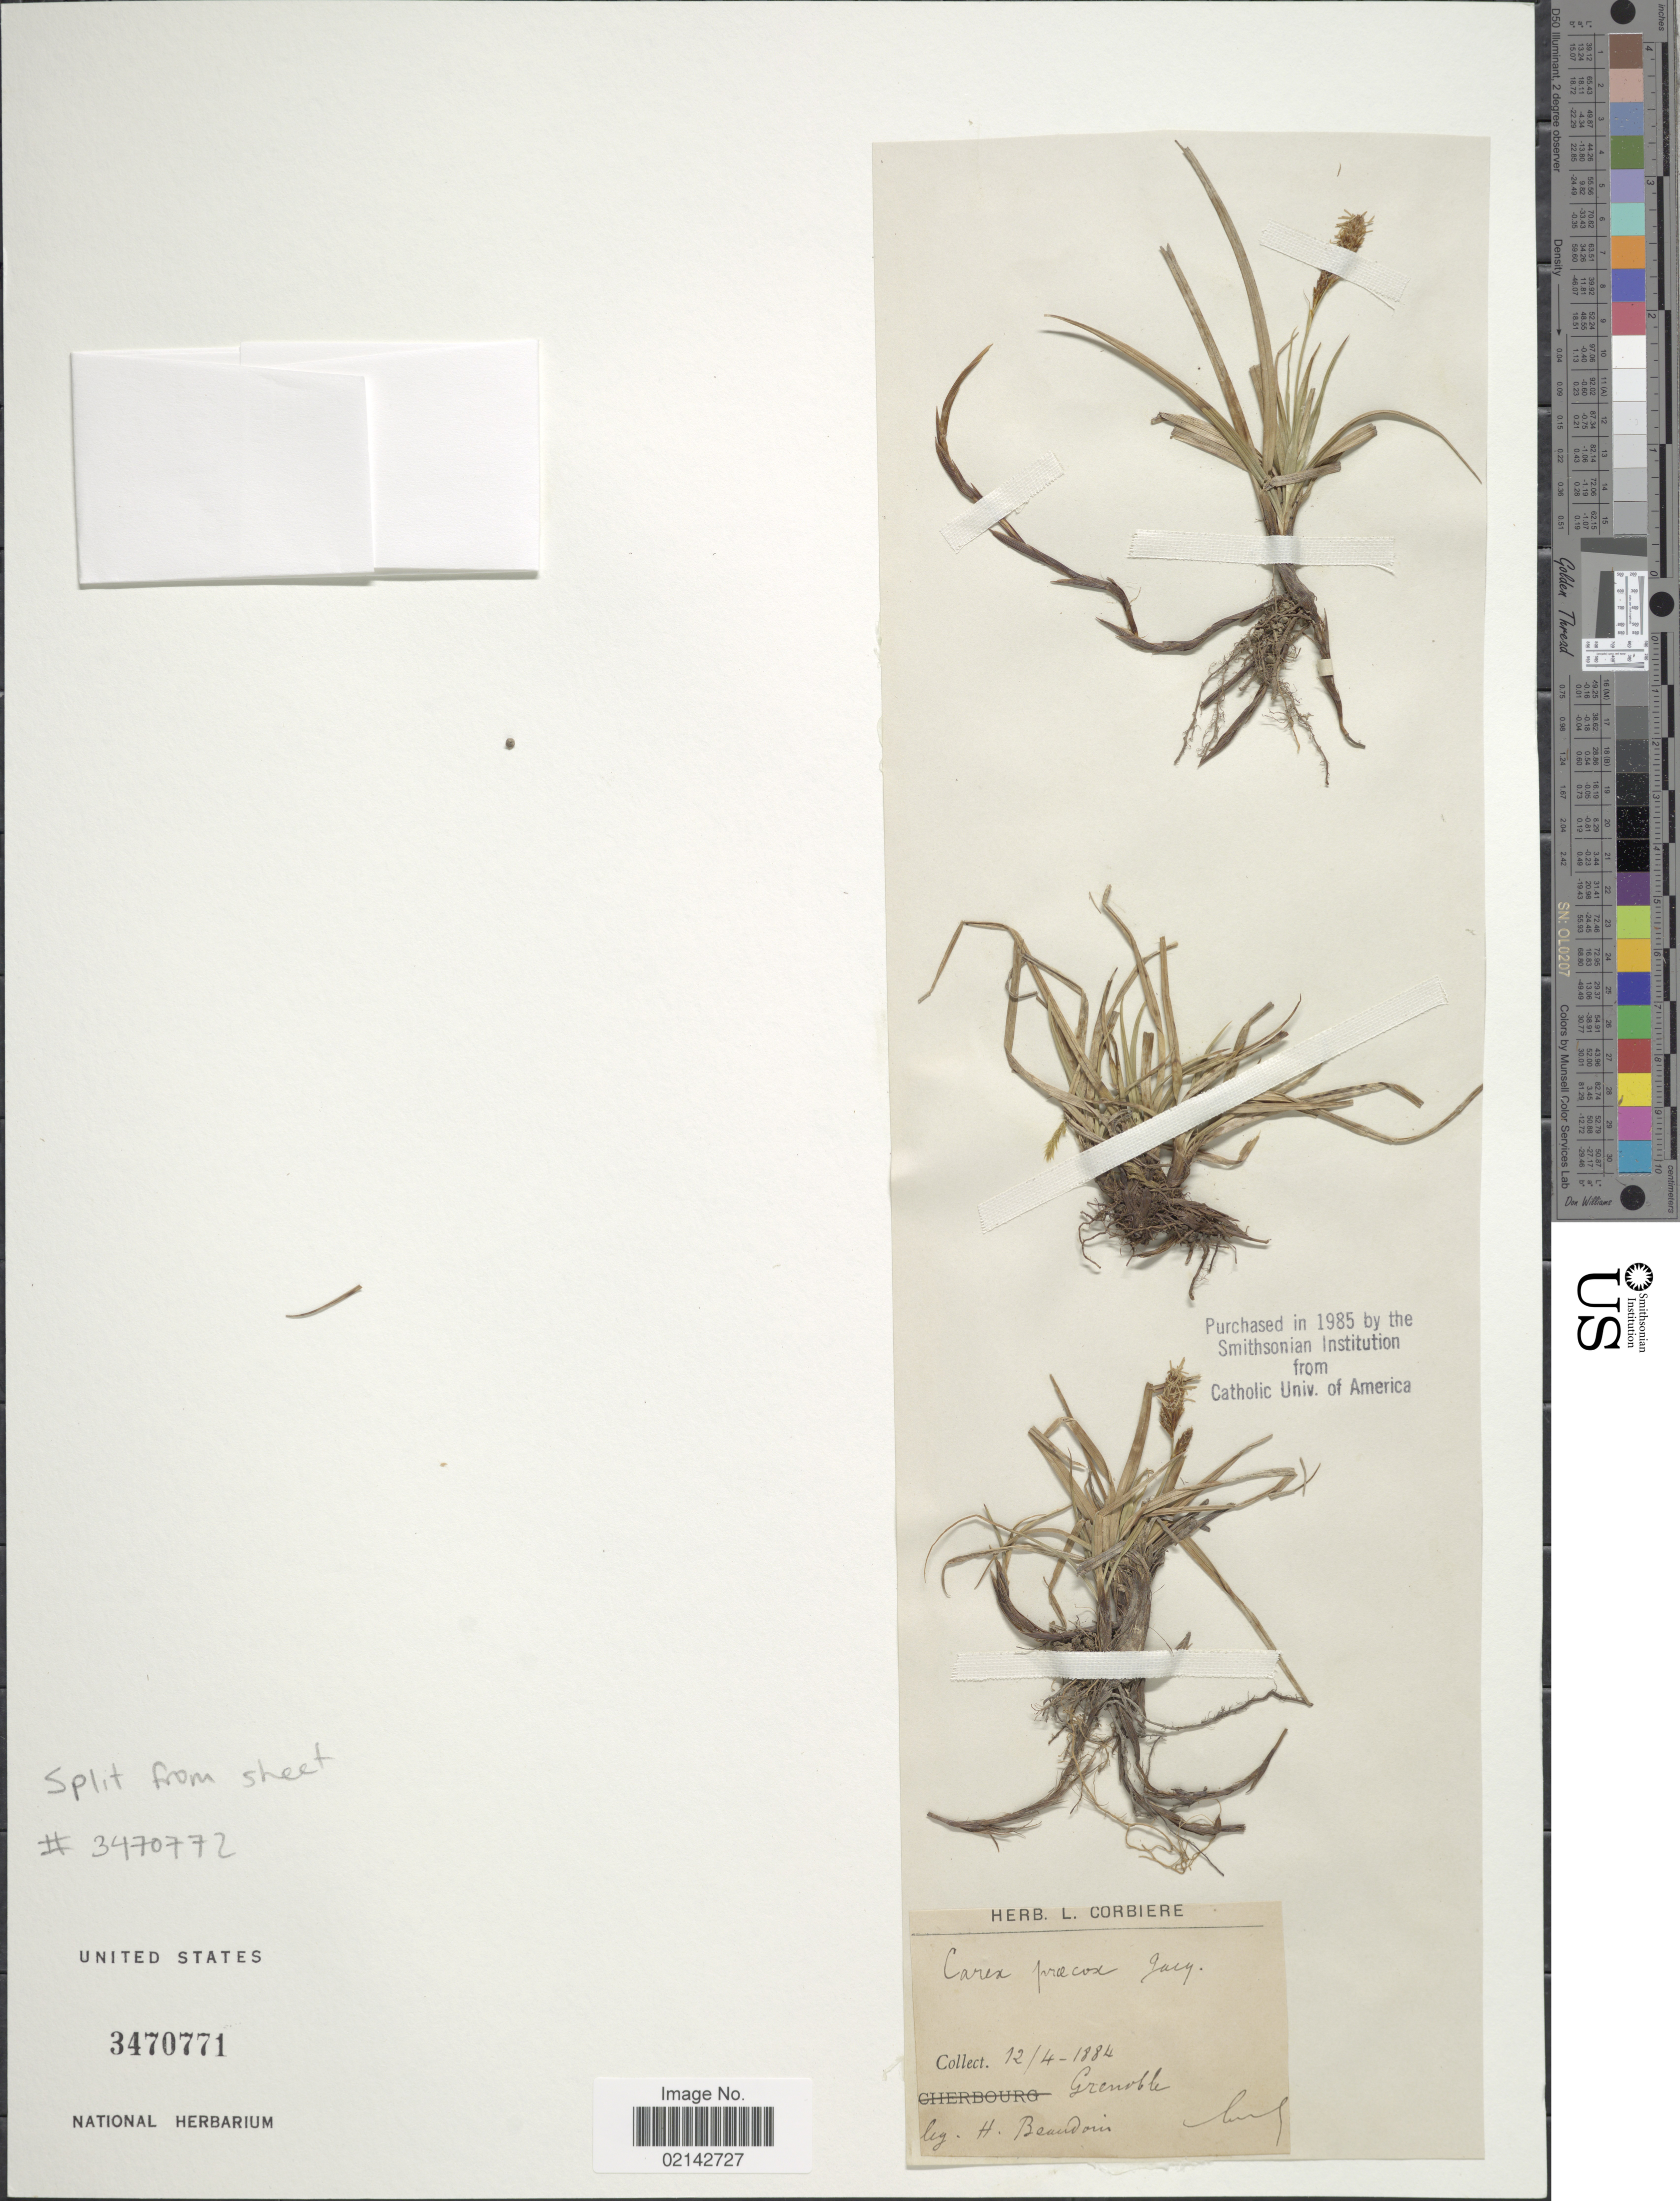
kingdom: Plantae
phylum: Tracheophyta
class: Liliopsida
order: Poales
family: Cyperaceae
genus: Carex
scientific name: Carex caryophyllea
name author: Latourr.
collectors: Beaudouin, H.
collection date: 1884-04-12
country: France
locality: Grenoble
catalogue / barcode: US 3470771